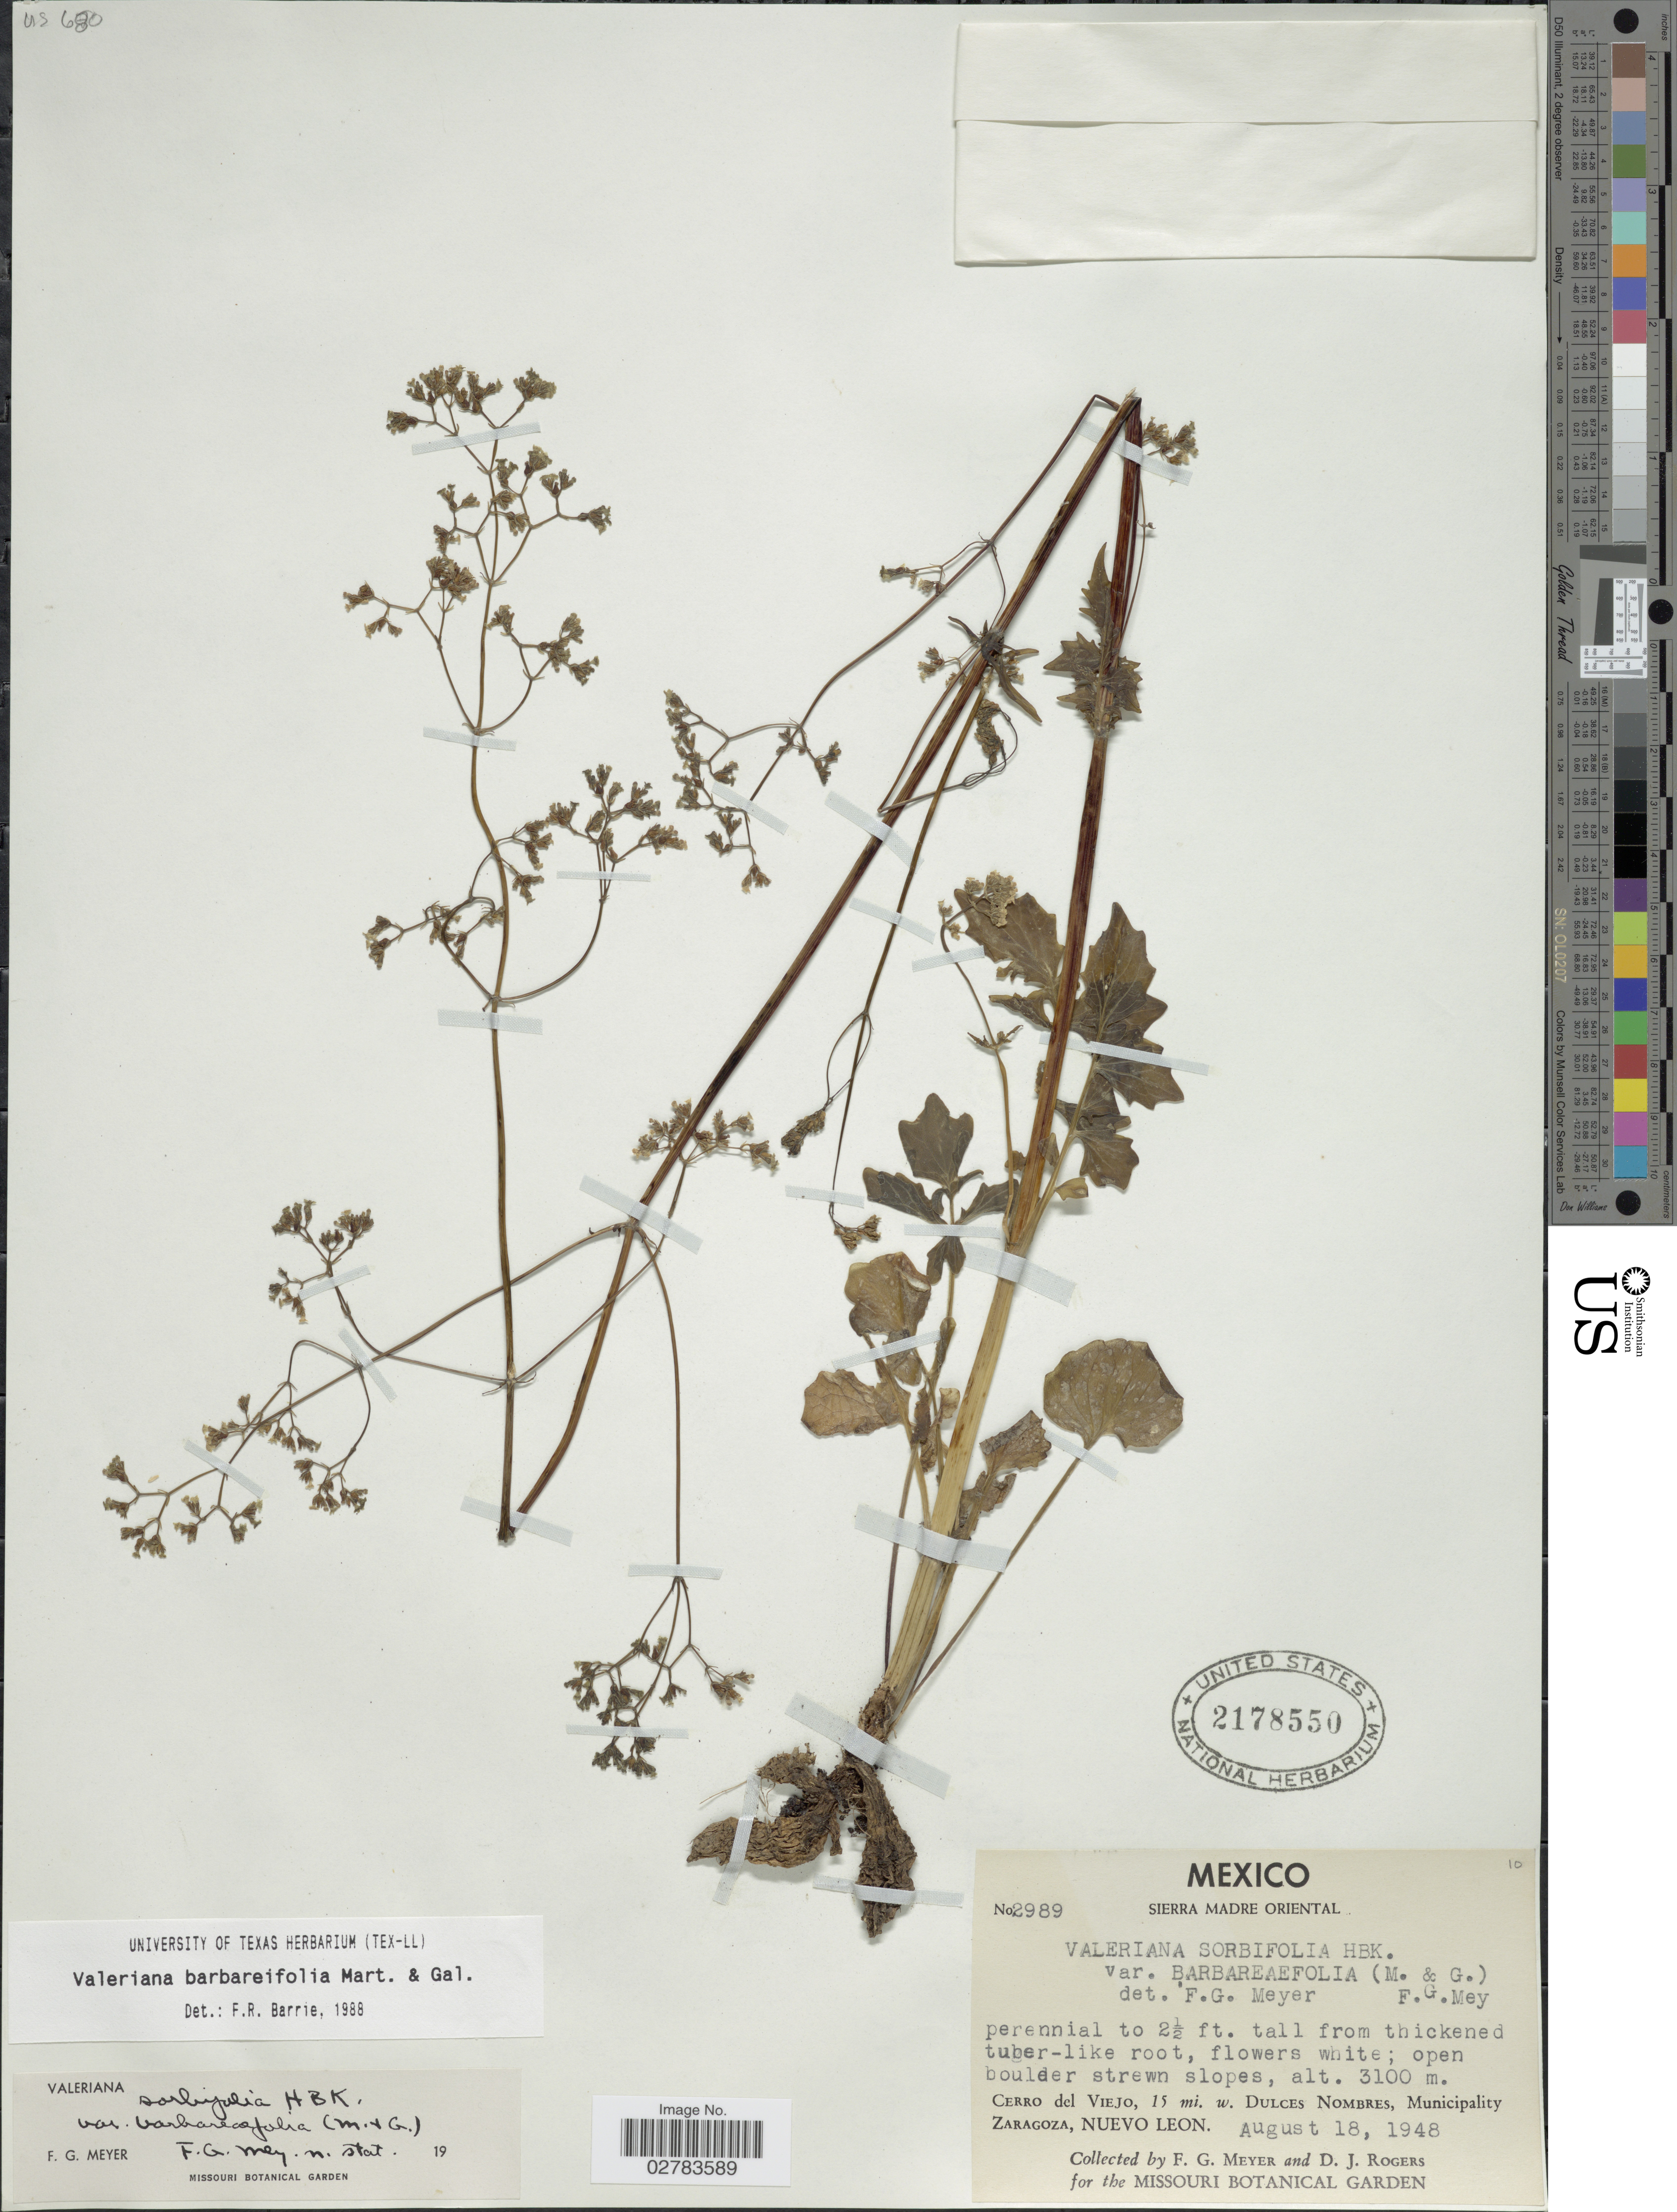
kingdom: Plantae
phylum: Tracheophyta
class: Magnoliopsida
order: Dipsacales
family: Caprifoliaceae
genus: Valeriana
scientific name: Valeriana barbareifolia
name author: M. Martens & Galeotti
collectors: F. G. Meyer & D. J. Rogers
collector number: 2989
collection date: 1948-08-18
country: Mexico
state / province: Nuevo León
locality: Sierra Madre Oriental, Cerro del Viejo, 15 mi. w. Dulces Nombres, Municipality Zaragoza.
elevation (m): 3100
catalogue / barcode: US 2178550